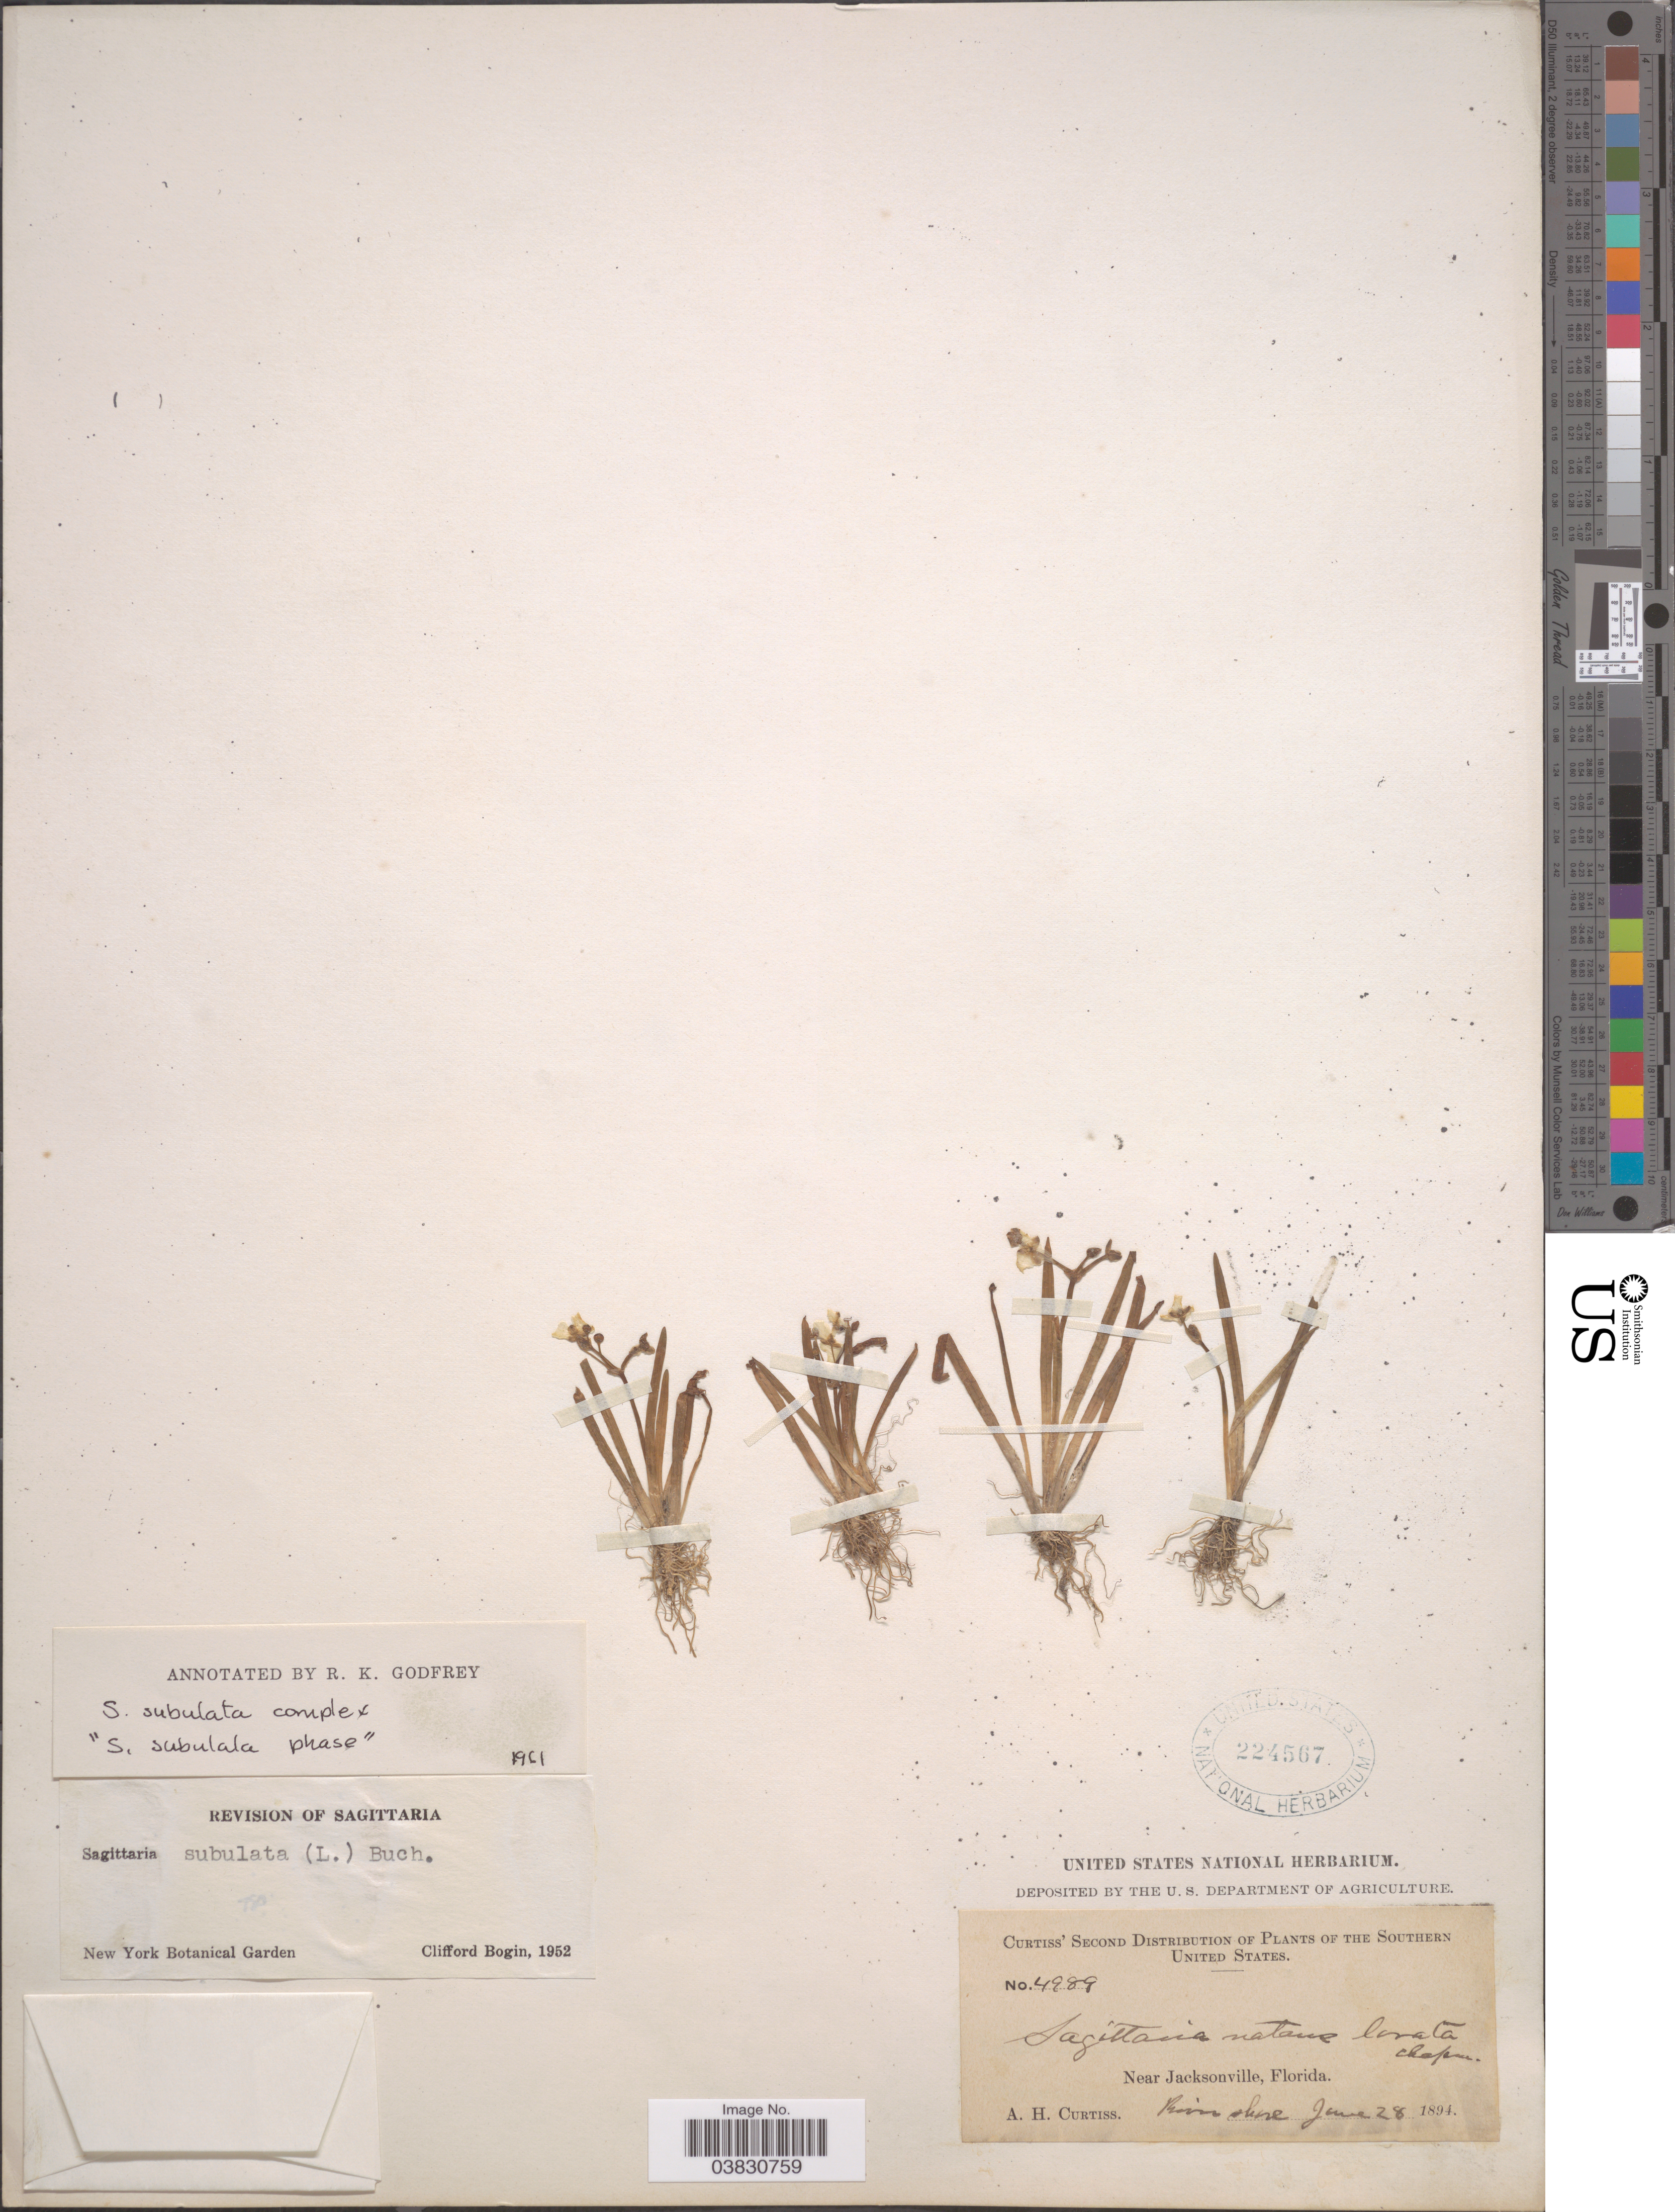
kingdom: Plantae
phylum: Tracheophyta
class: Liliopsida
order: Alismatales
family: Alismataceae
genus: Sagittaria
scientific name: Sagittaria subulata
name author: (L.) Buchenau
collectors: A. H. Curtiss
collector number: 4989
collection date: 1894-06-28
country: United States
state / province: Florida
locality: The Southern United States. Near Jacksonville.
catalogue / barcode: US 224567